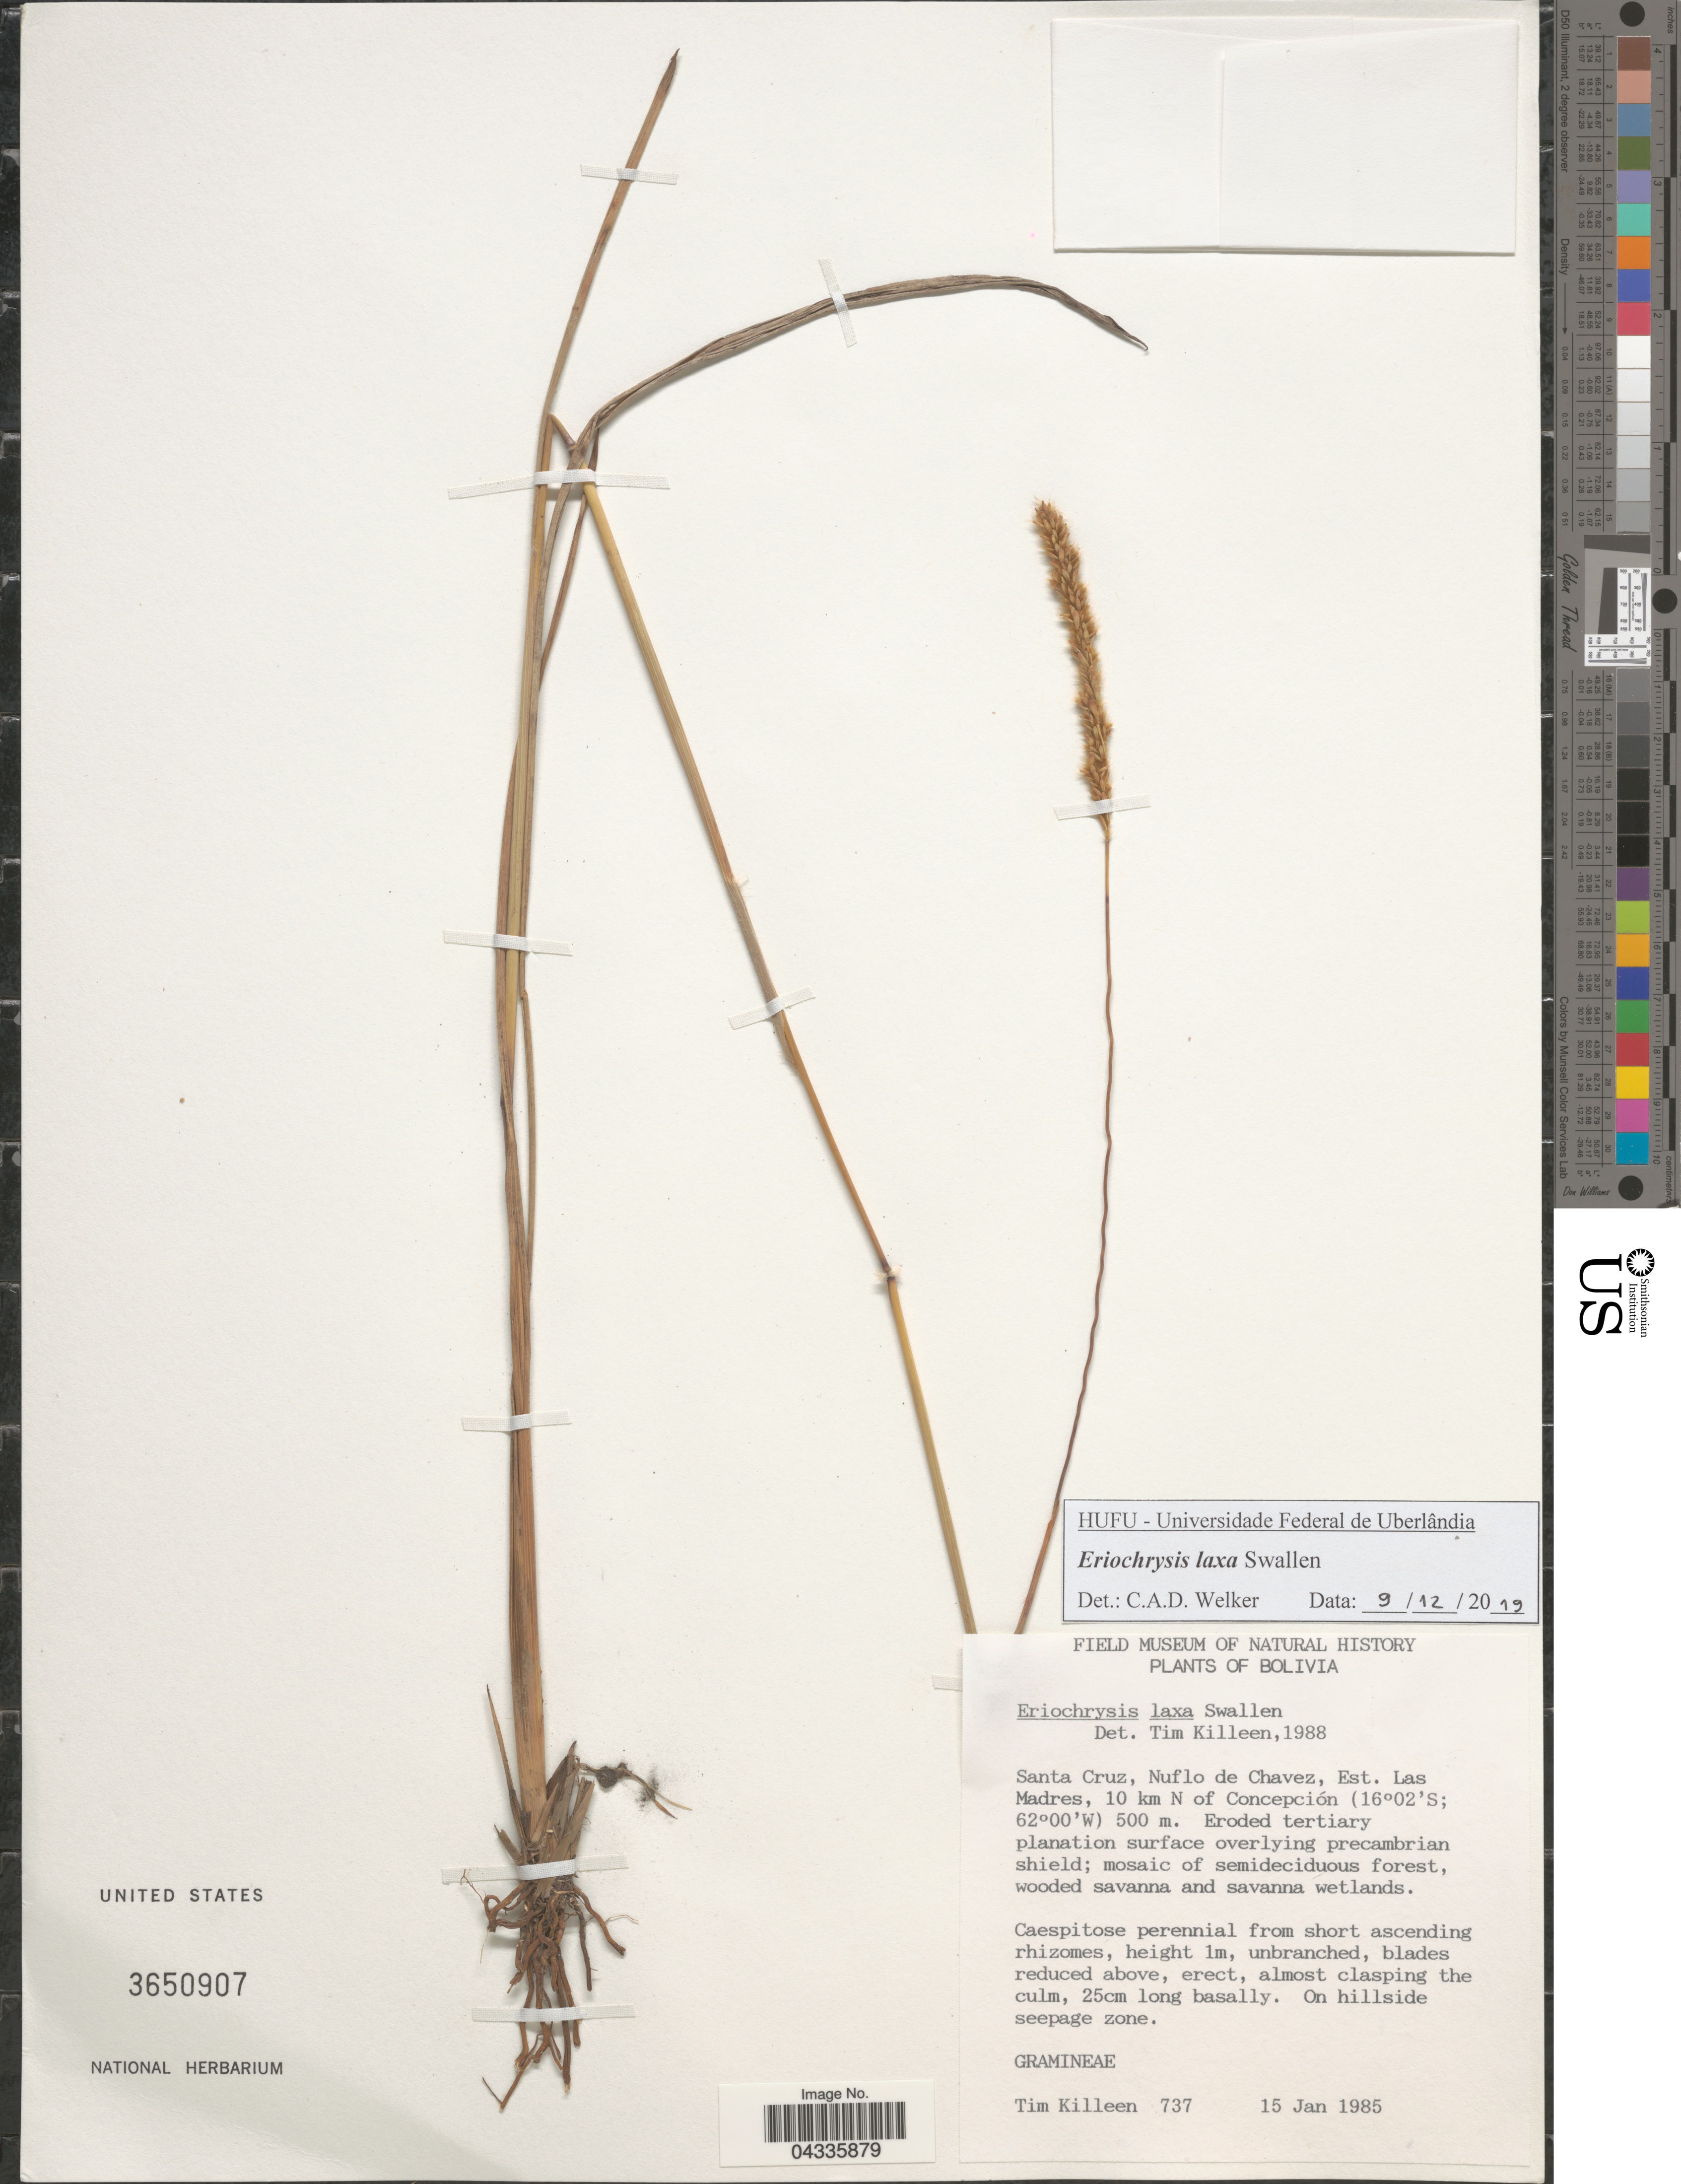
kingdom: Plantae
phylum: Tracheophyta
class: Liliopsida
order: Poales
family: Poaceae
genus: Eriochrysis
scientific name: Eriochrysis laxa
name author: Swallen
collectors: T. J. Killeen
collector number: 737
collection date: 1985-01-15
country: Bolivia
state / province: Santa Cruz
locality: Nuflo de Chavez, Est. Las Madres, 10 km N of Concepción.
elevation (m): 500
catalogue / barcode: US 3650907